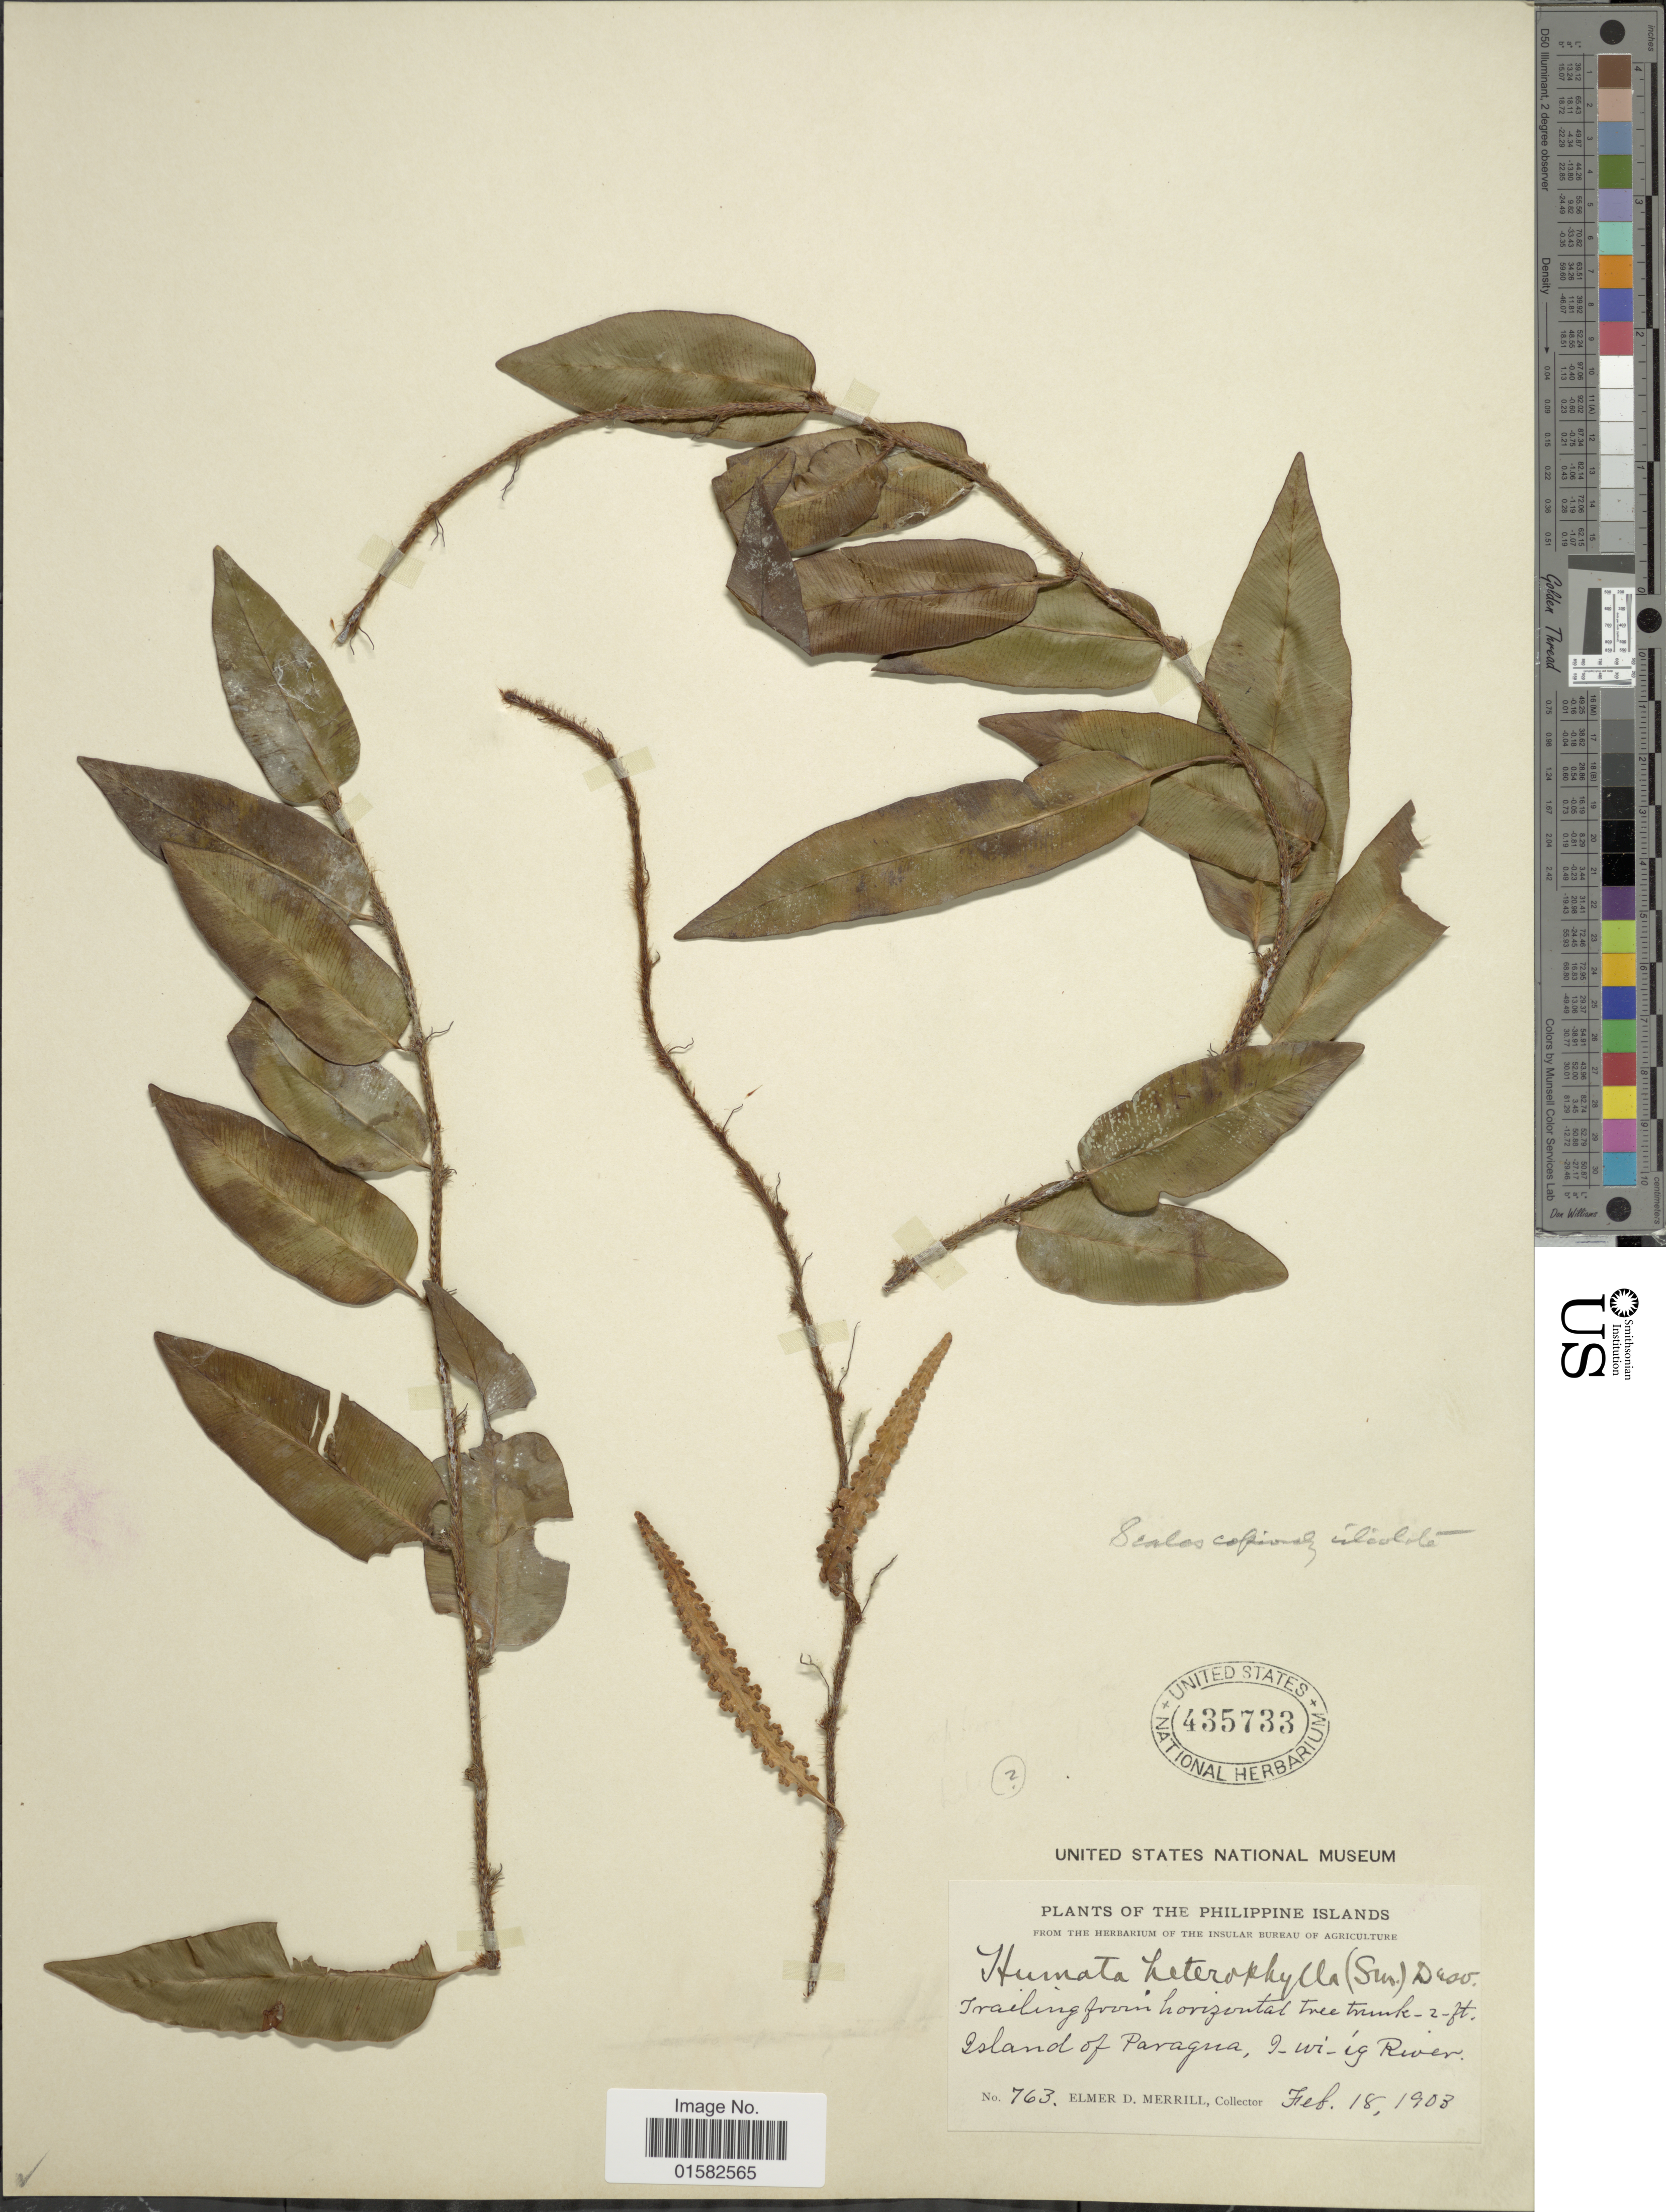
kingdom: Plantae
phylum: Tracheophyta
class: Polypodiopsida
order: Polypodiales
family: Davalliaceae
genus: Humata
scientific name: Humata heterophylla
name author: (Sm.) Desv.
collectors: E. D. Merrill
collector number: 763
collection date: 1903-02-18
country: Philippines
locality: Island of Paragua [Palawan], I-wi-ig River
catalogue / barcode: US 435733